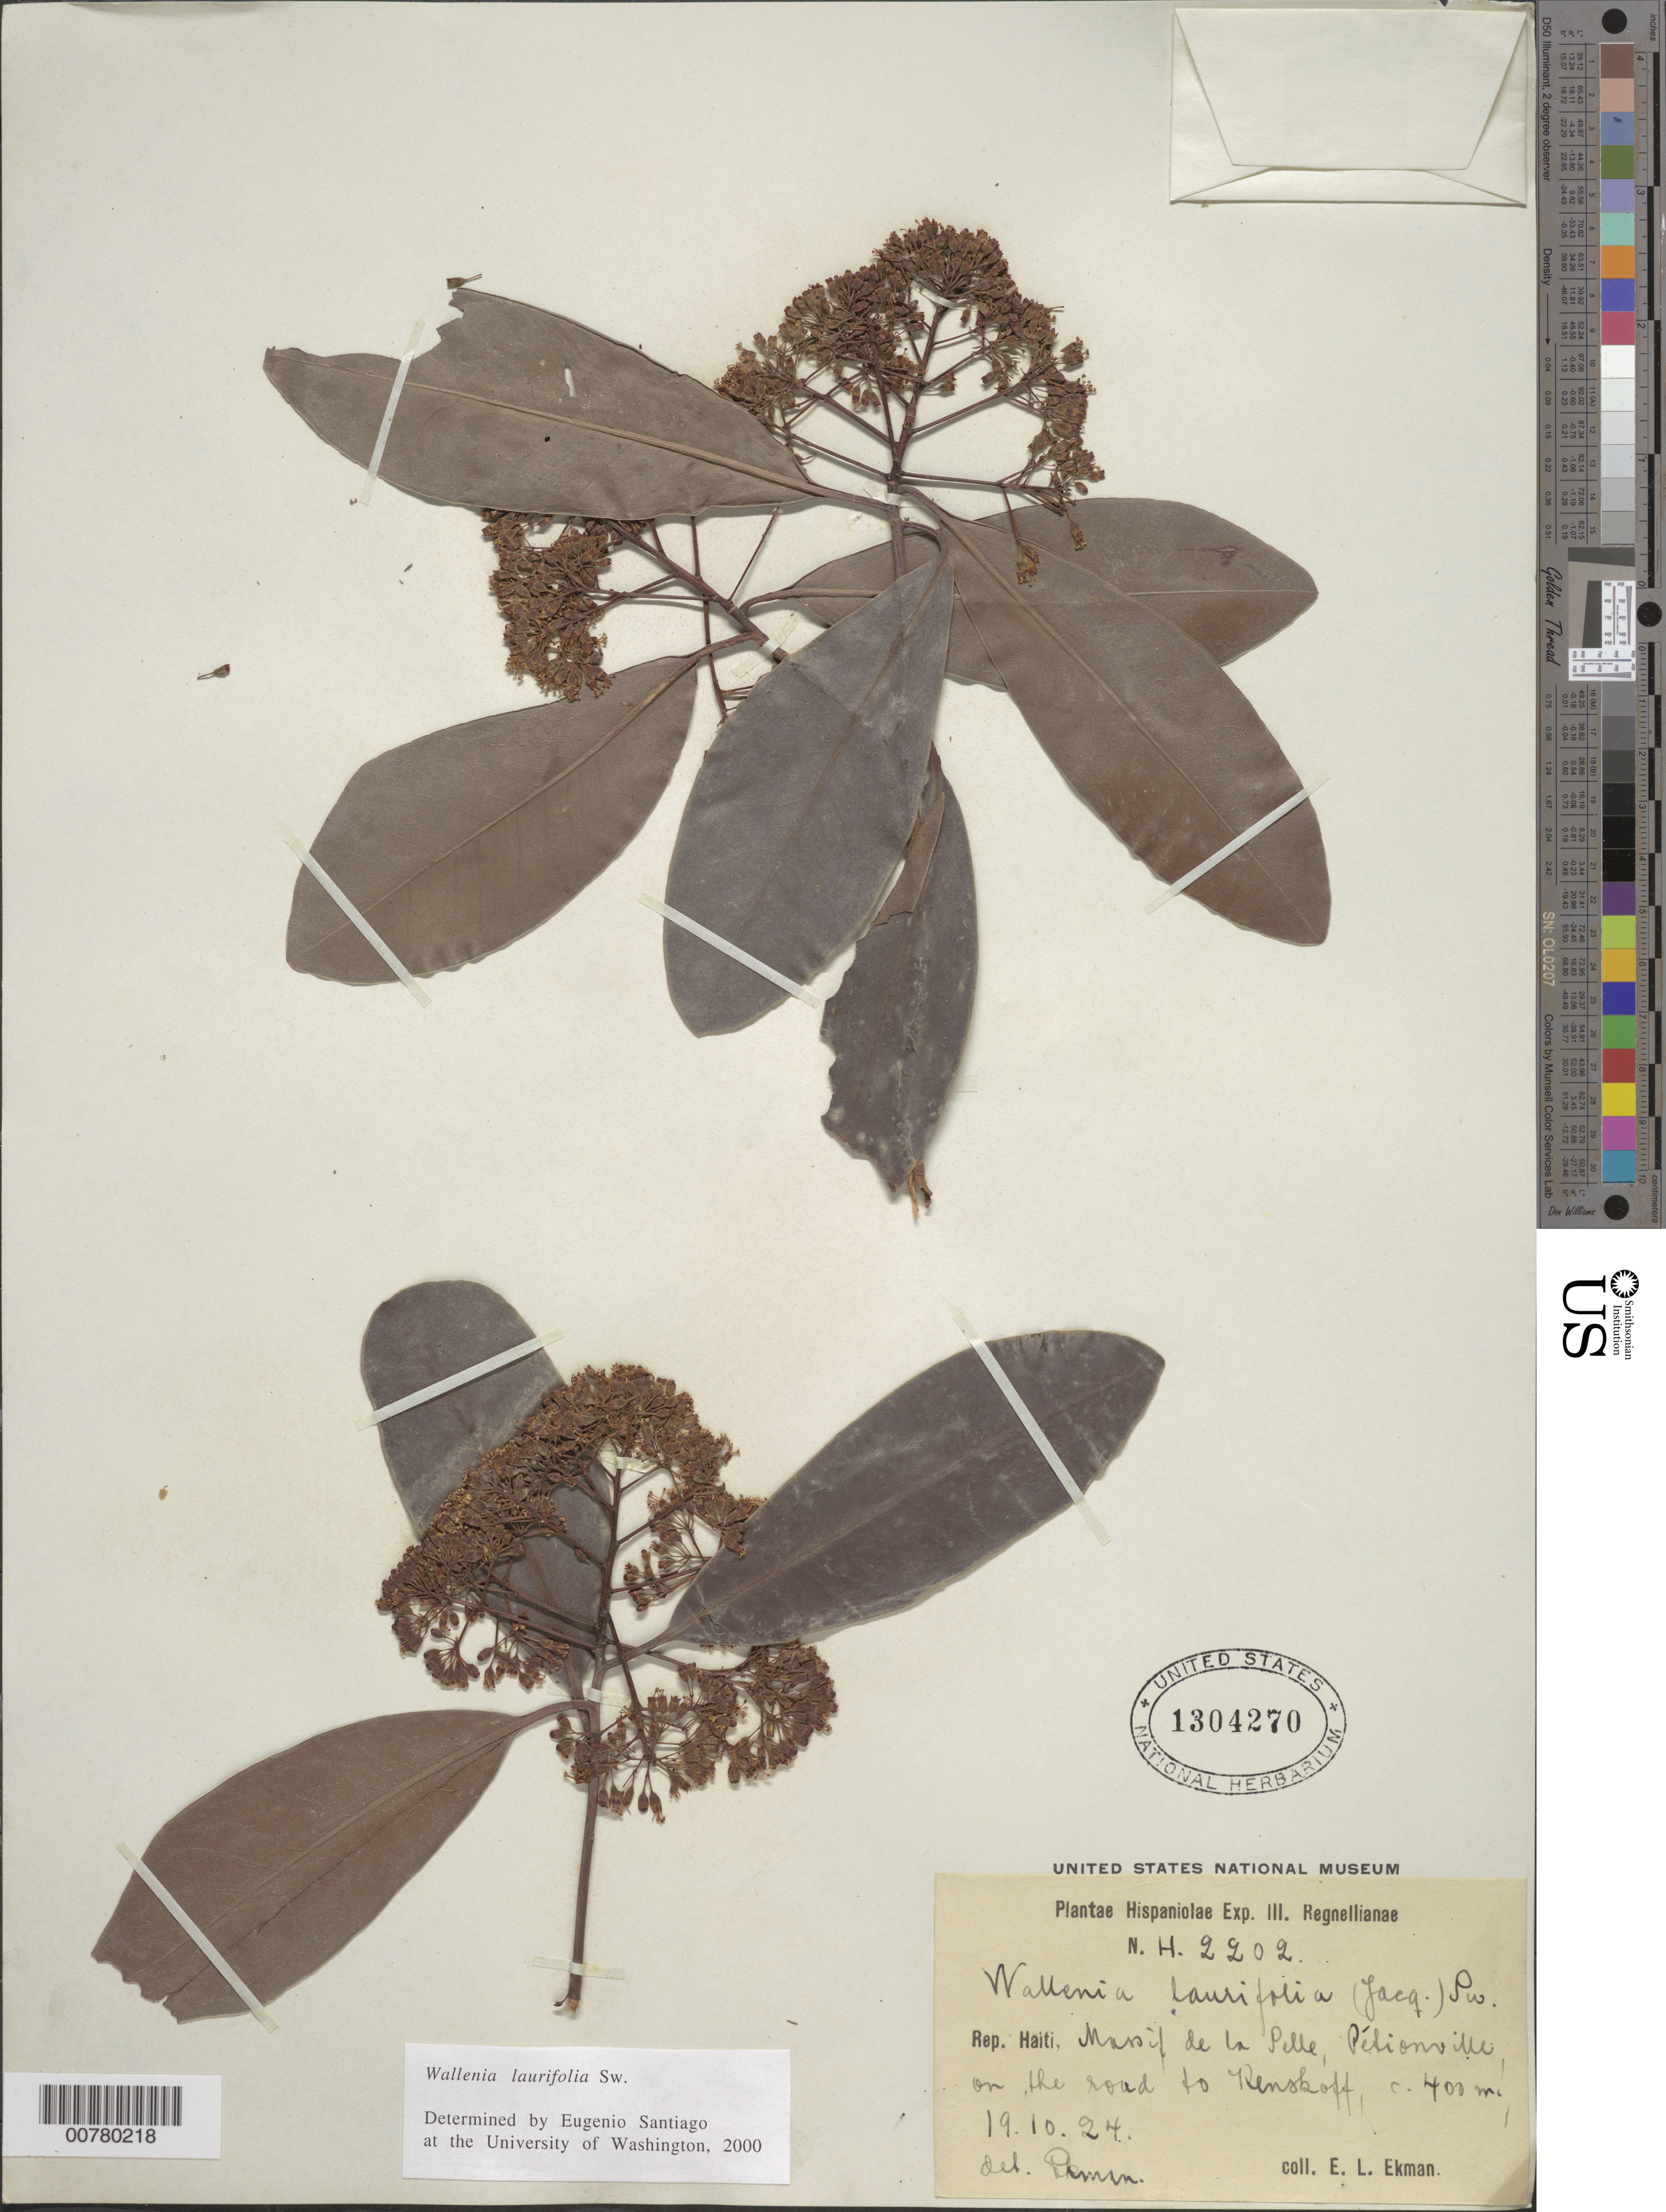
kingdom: Plantae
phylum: Tracheophyta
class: Magnoliopsida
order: Ericales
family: Primulaceae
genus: Wallenia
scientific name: Wallenia laurifolia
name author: Sw.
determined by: Santiago, E.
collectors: E. L. Ekman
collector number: H 2202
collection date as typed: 19 Oct 1924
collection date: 1924-10-19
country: Haiti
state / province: Ouest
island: Hispaniola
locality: Massif de la Selle, Pétionville, on road to Kenskoff.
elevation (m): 400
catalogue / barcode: US 1304270